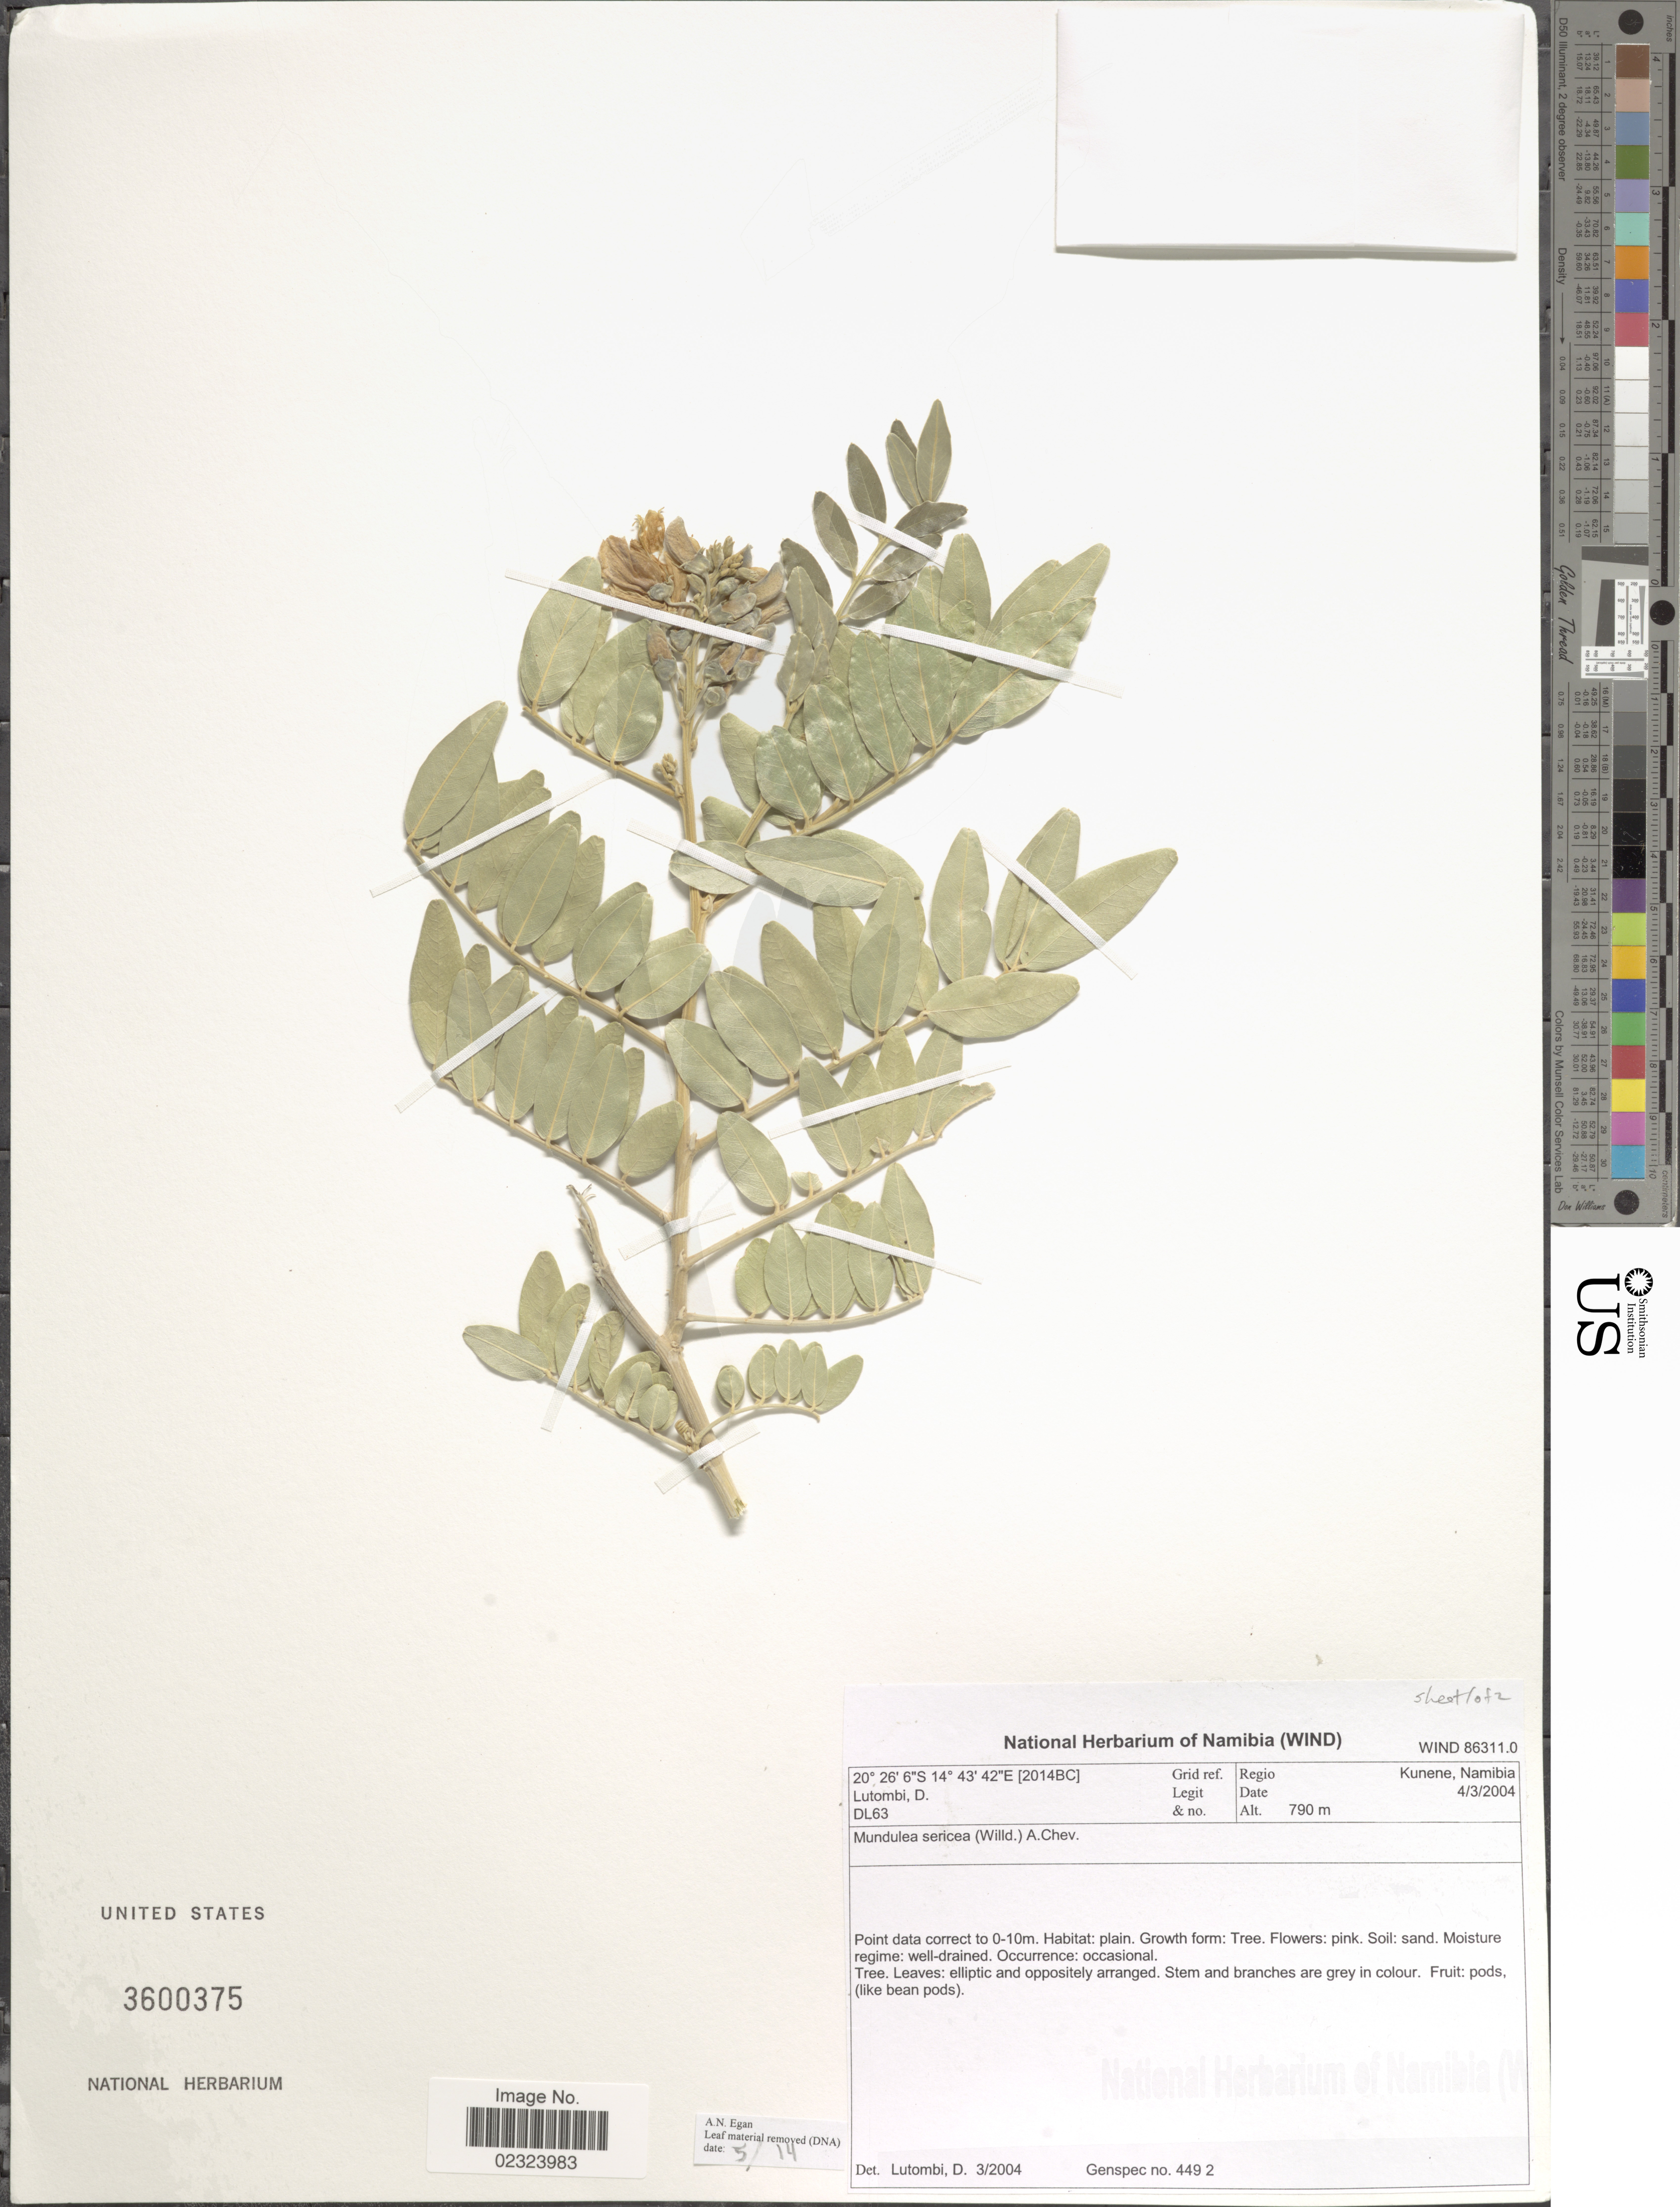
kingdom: Plantae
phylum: Tracheophyta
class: Magnoliopsida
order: Fabales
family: Fabaceae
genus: Mundulea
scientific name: Mundulea sericea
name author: (Willd.) A. Chev.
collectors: D. Lutombi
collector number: DL63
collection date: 2004-03-04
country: Namibia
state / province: Kunene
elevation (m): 790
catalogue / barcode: US 3600375